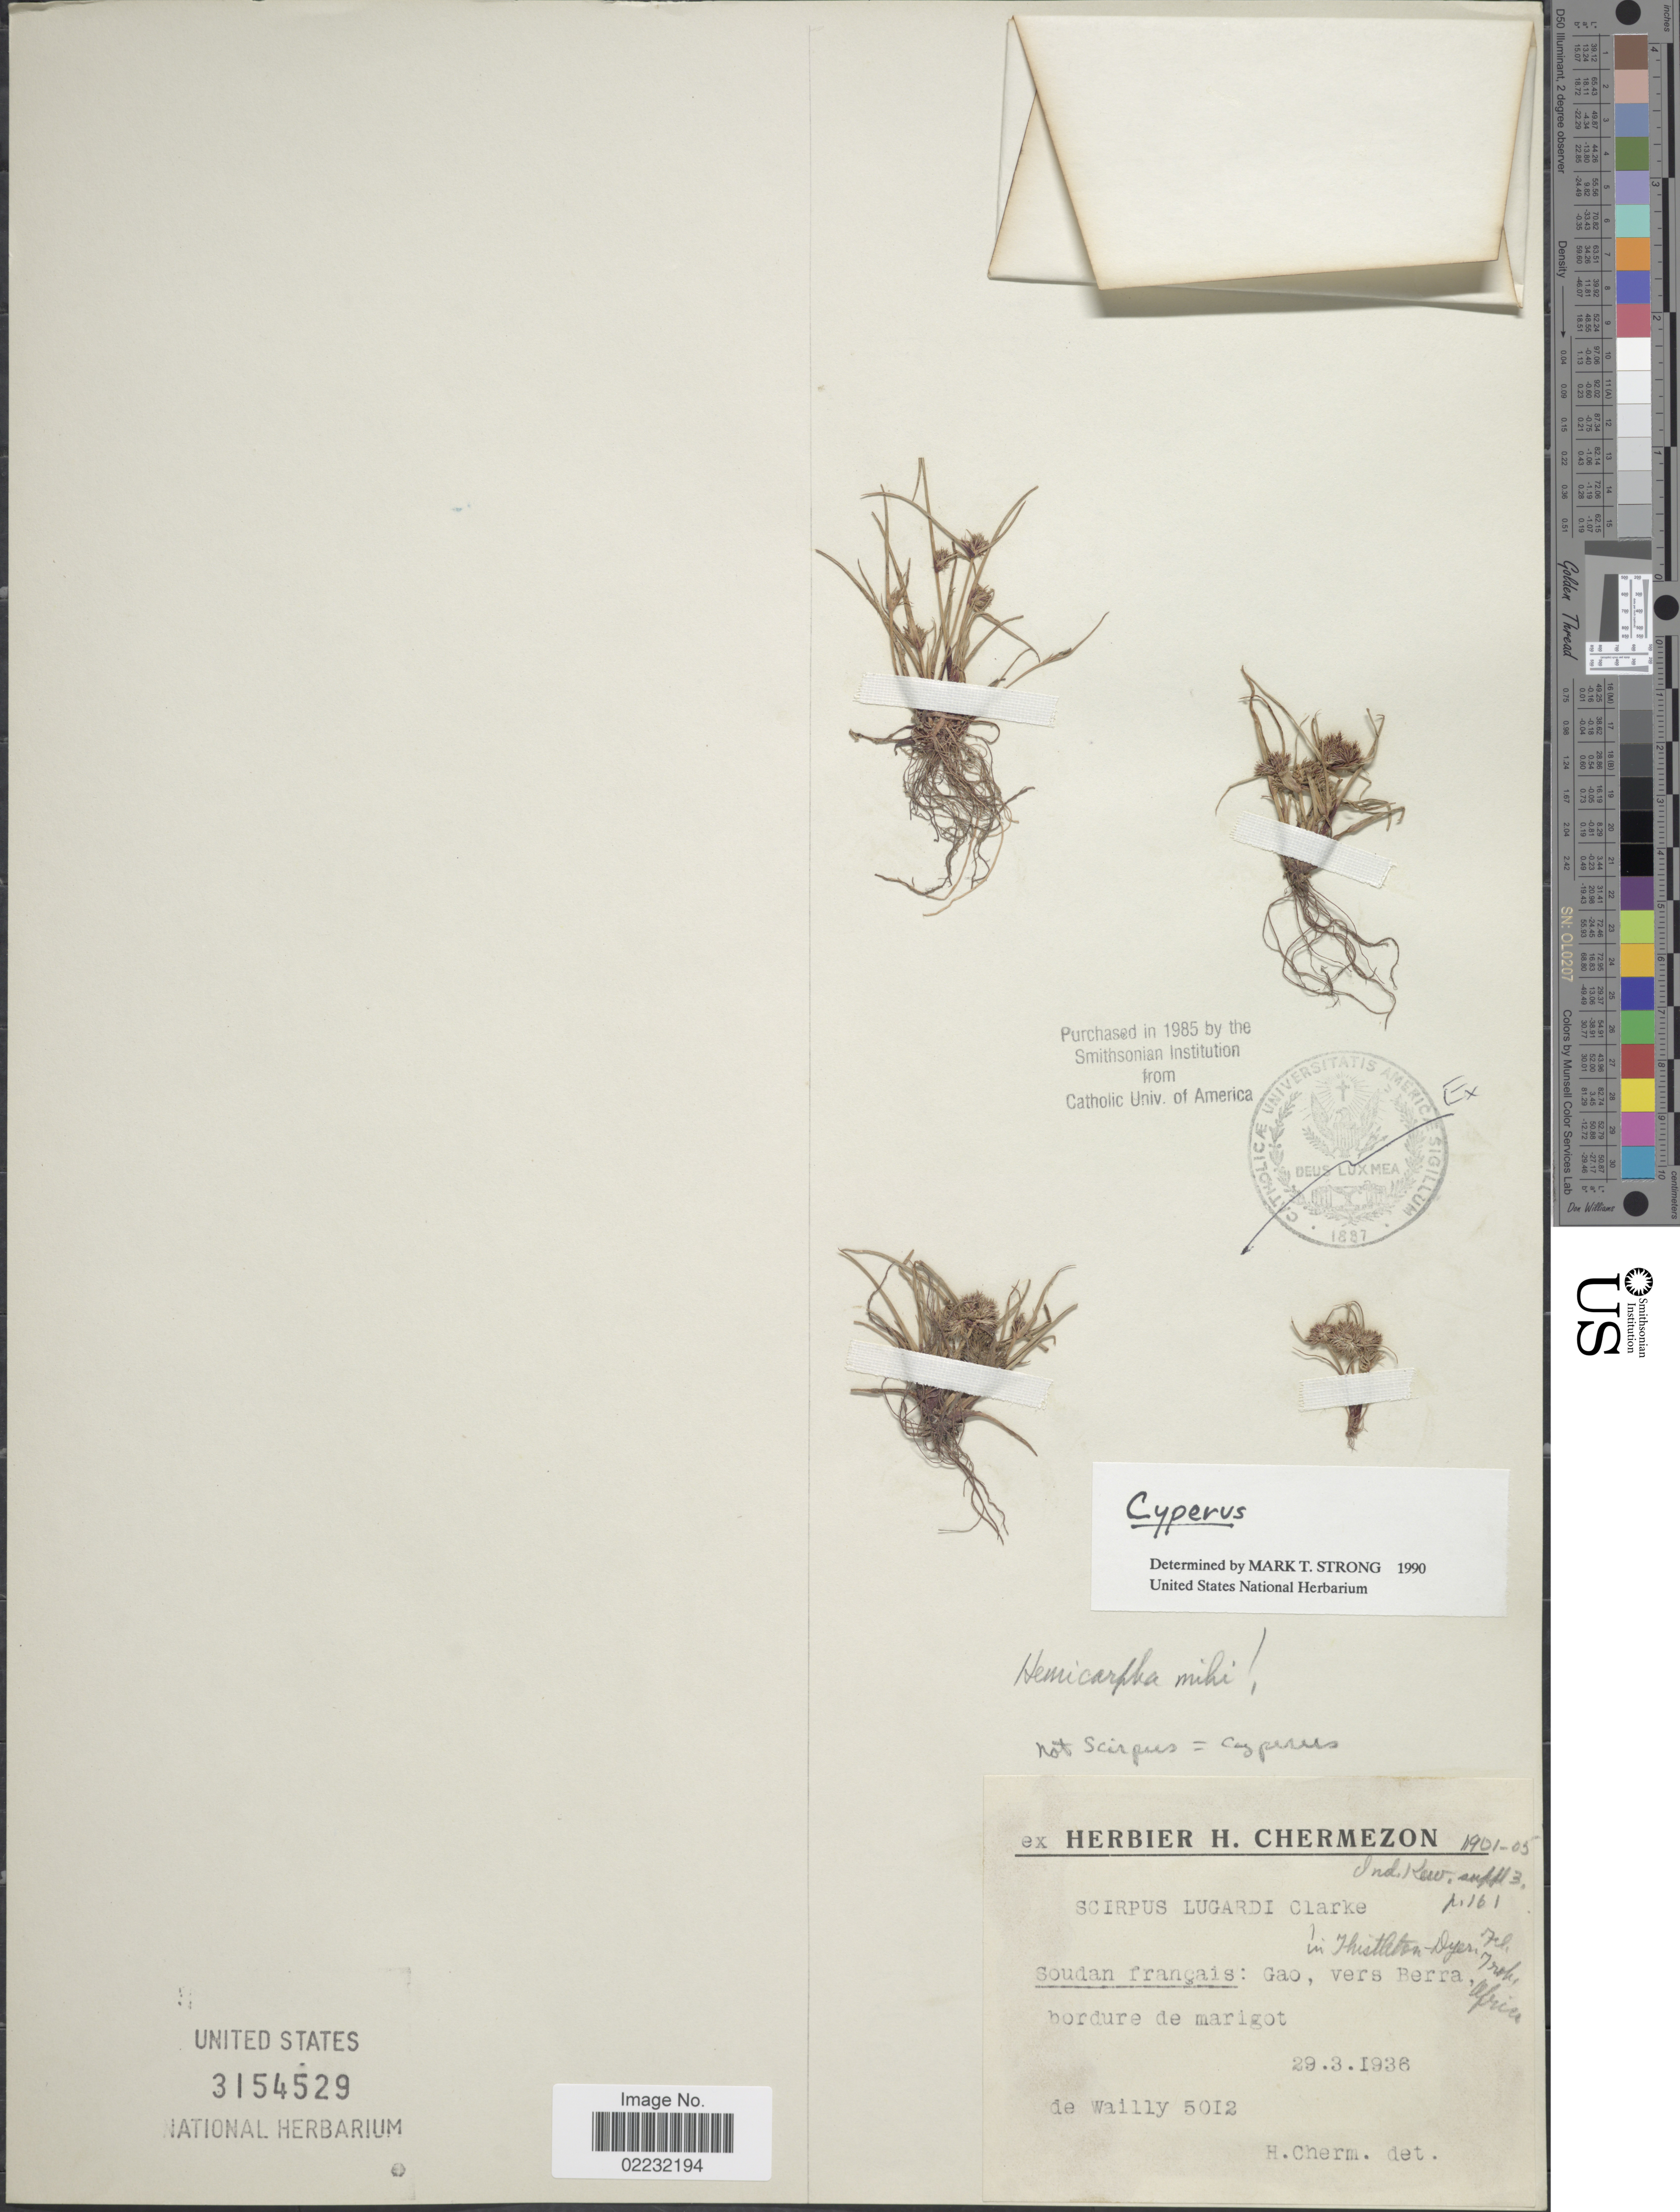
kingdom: Plantae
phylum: Tracheophyta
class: Liliopsida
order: Poales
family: Cyperaceae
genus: Cyperus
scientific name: Cyperus squarrosus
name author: L.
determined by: Strong, Mark T., (BOT), Smithsonian Institution - National Museum of Natural History (UNITED STATES)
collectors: de Wailly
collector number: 5012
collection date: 1936-03-29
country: Mali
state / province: Gao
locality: Soudan francais: Gao, vers Berra, bordure de marigot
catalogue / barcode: US 3154529